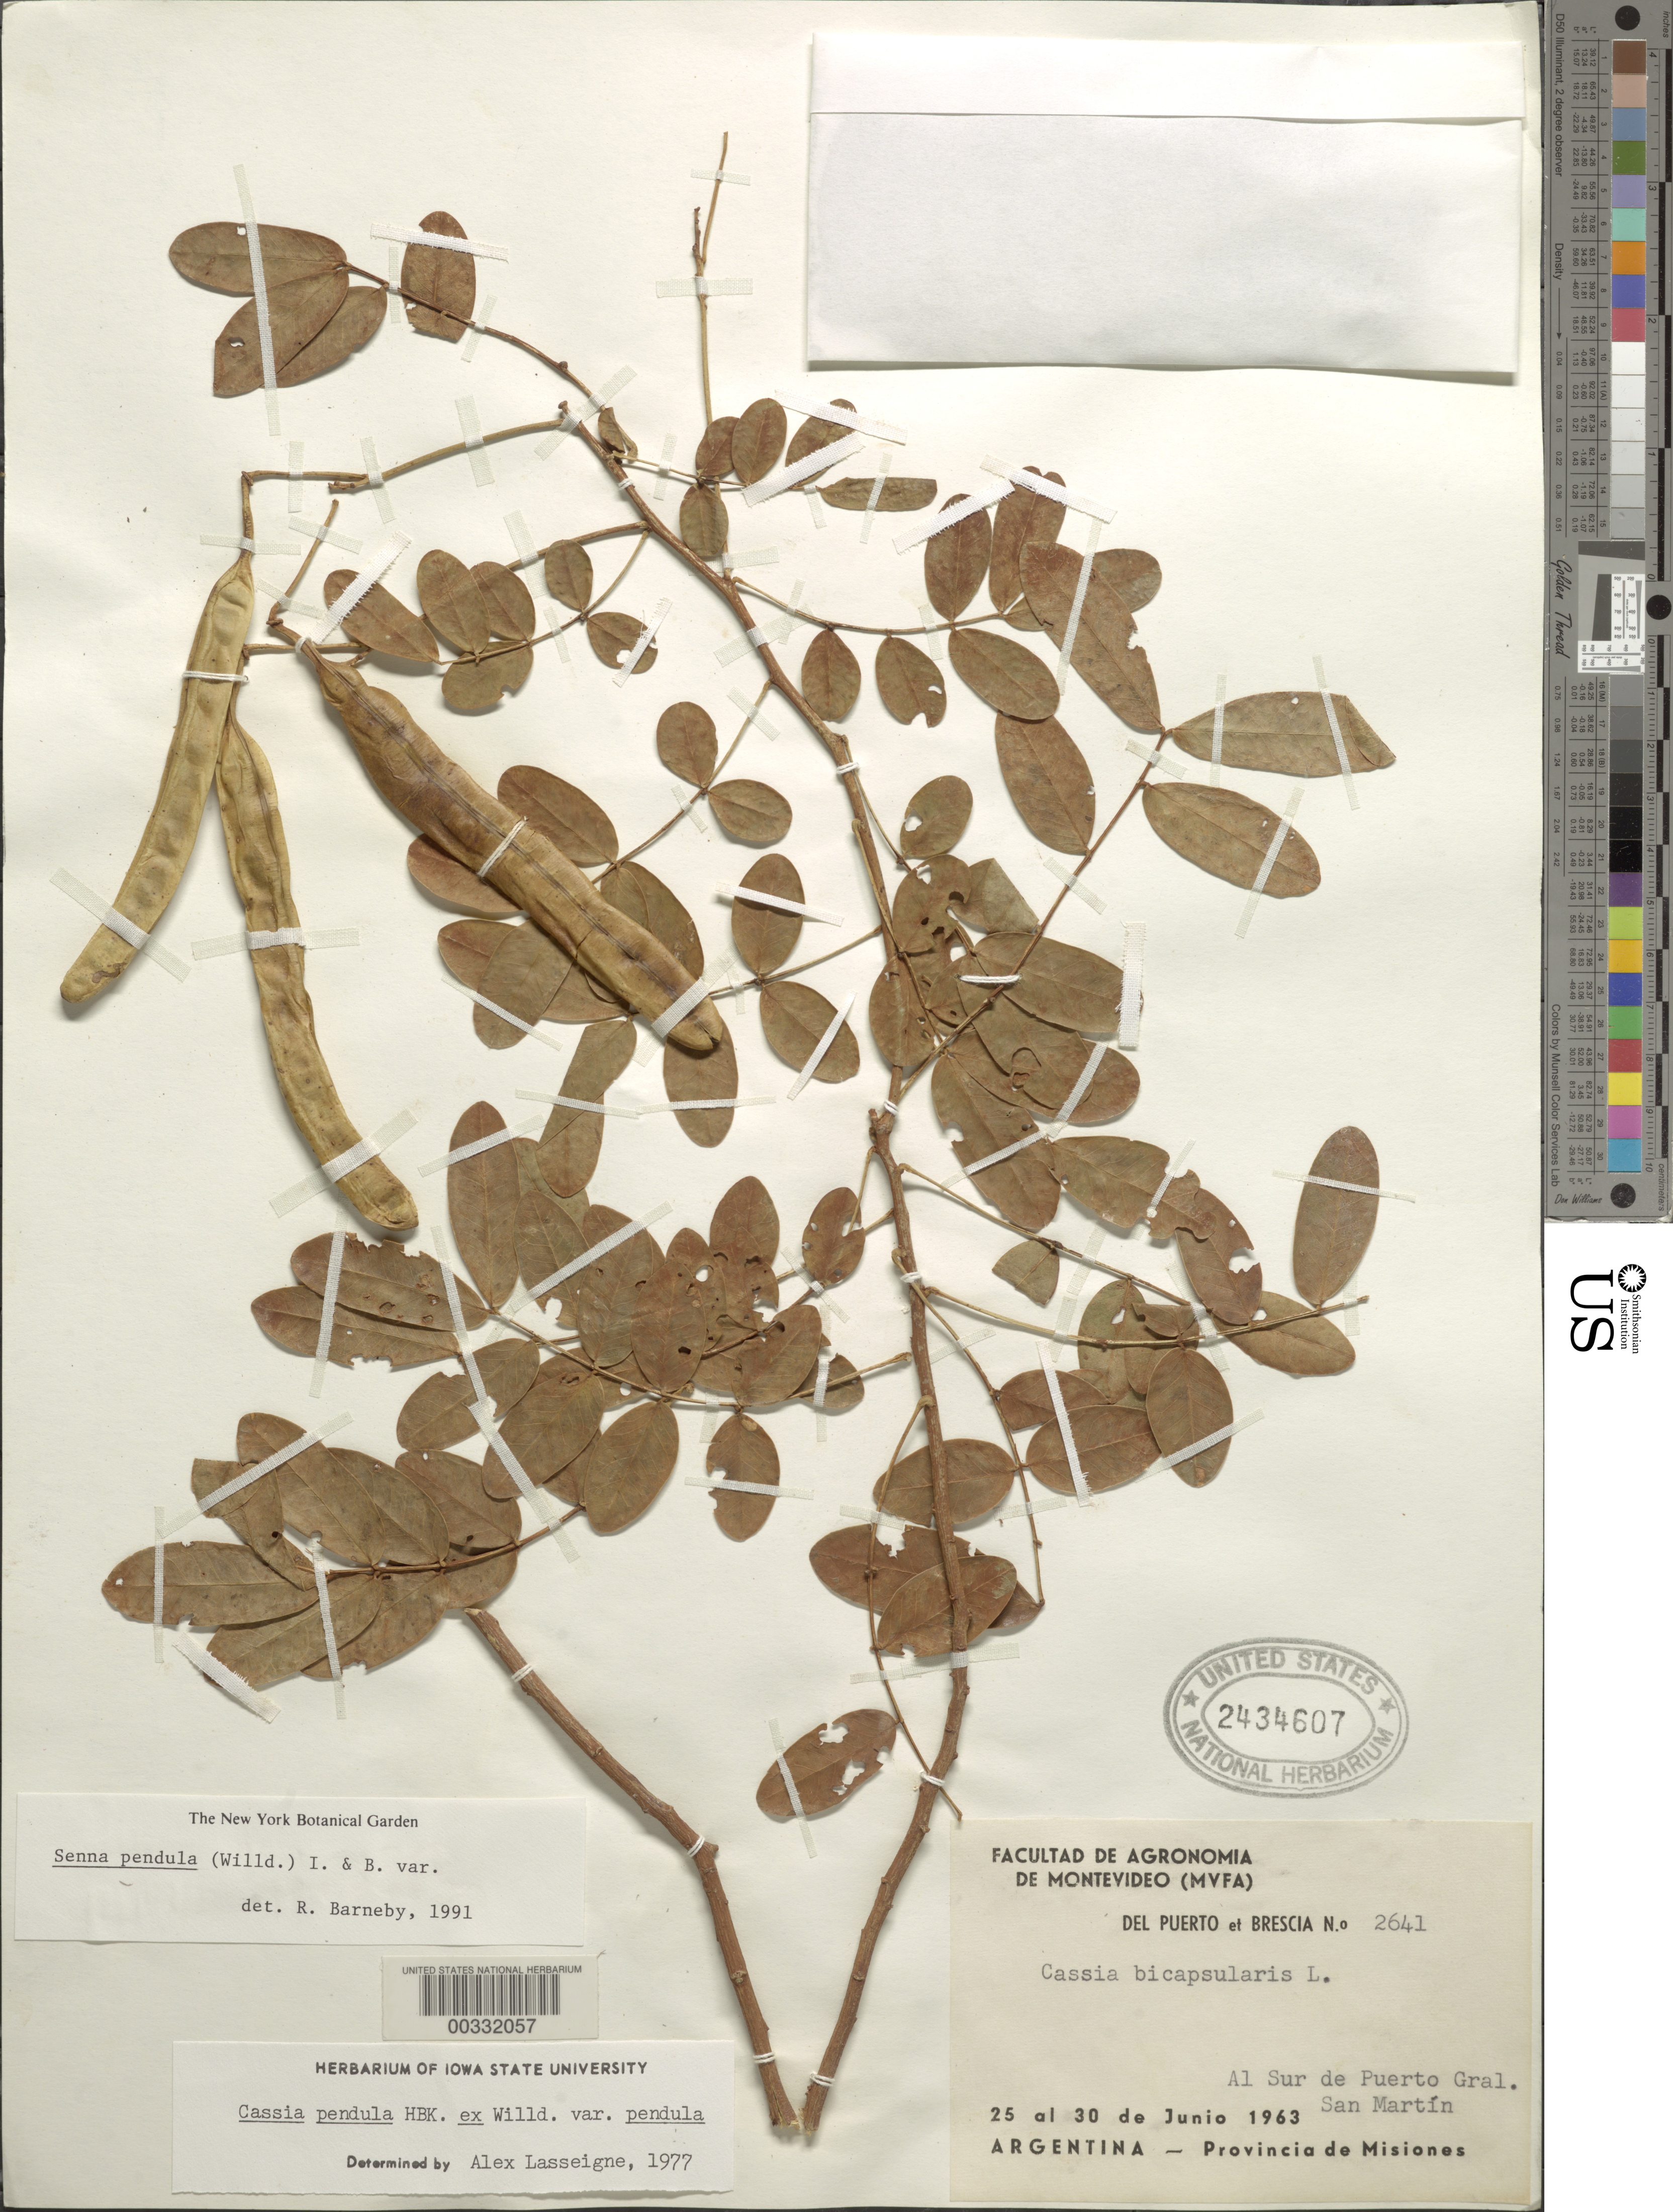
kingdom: Plantae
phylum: Tracheophyta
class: Magnoliopsida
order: Fabales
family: Fabaceae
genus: Senna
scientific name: Senna pendula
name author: (Humb. & Bonpl. ex Willd.) H.S. Irwin & Barneby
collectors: O. Del Puerto & -. Brescia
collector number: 2641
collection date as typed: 25 Jun 1963 to 30 Jun 1963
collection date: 1963-06-25/1963-06-30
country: Argentina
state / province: Misiones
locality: S of Puerto Gral. San Martin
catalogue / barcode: US 2434607